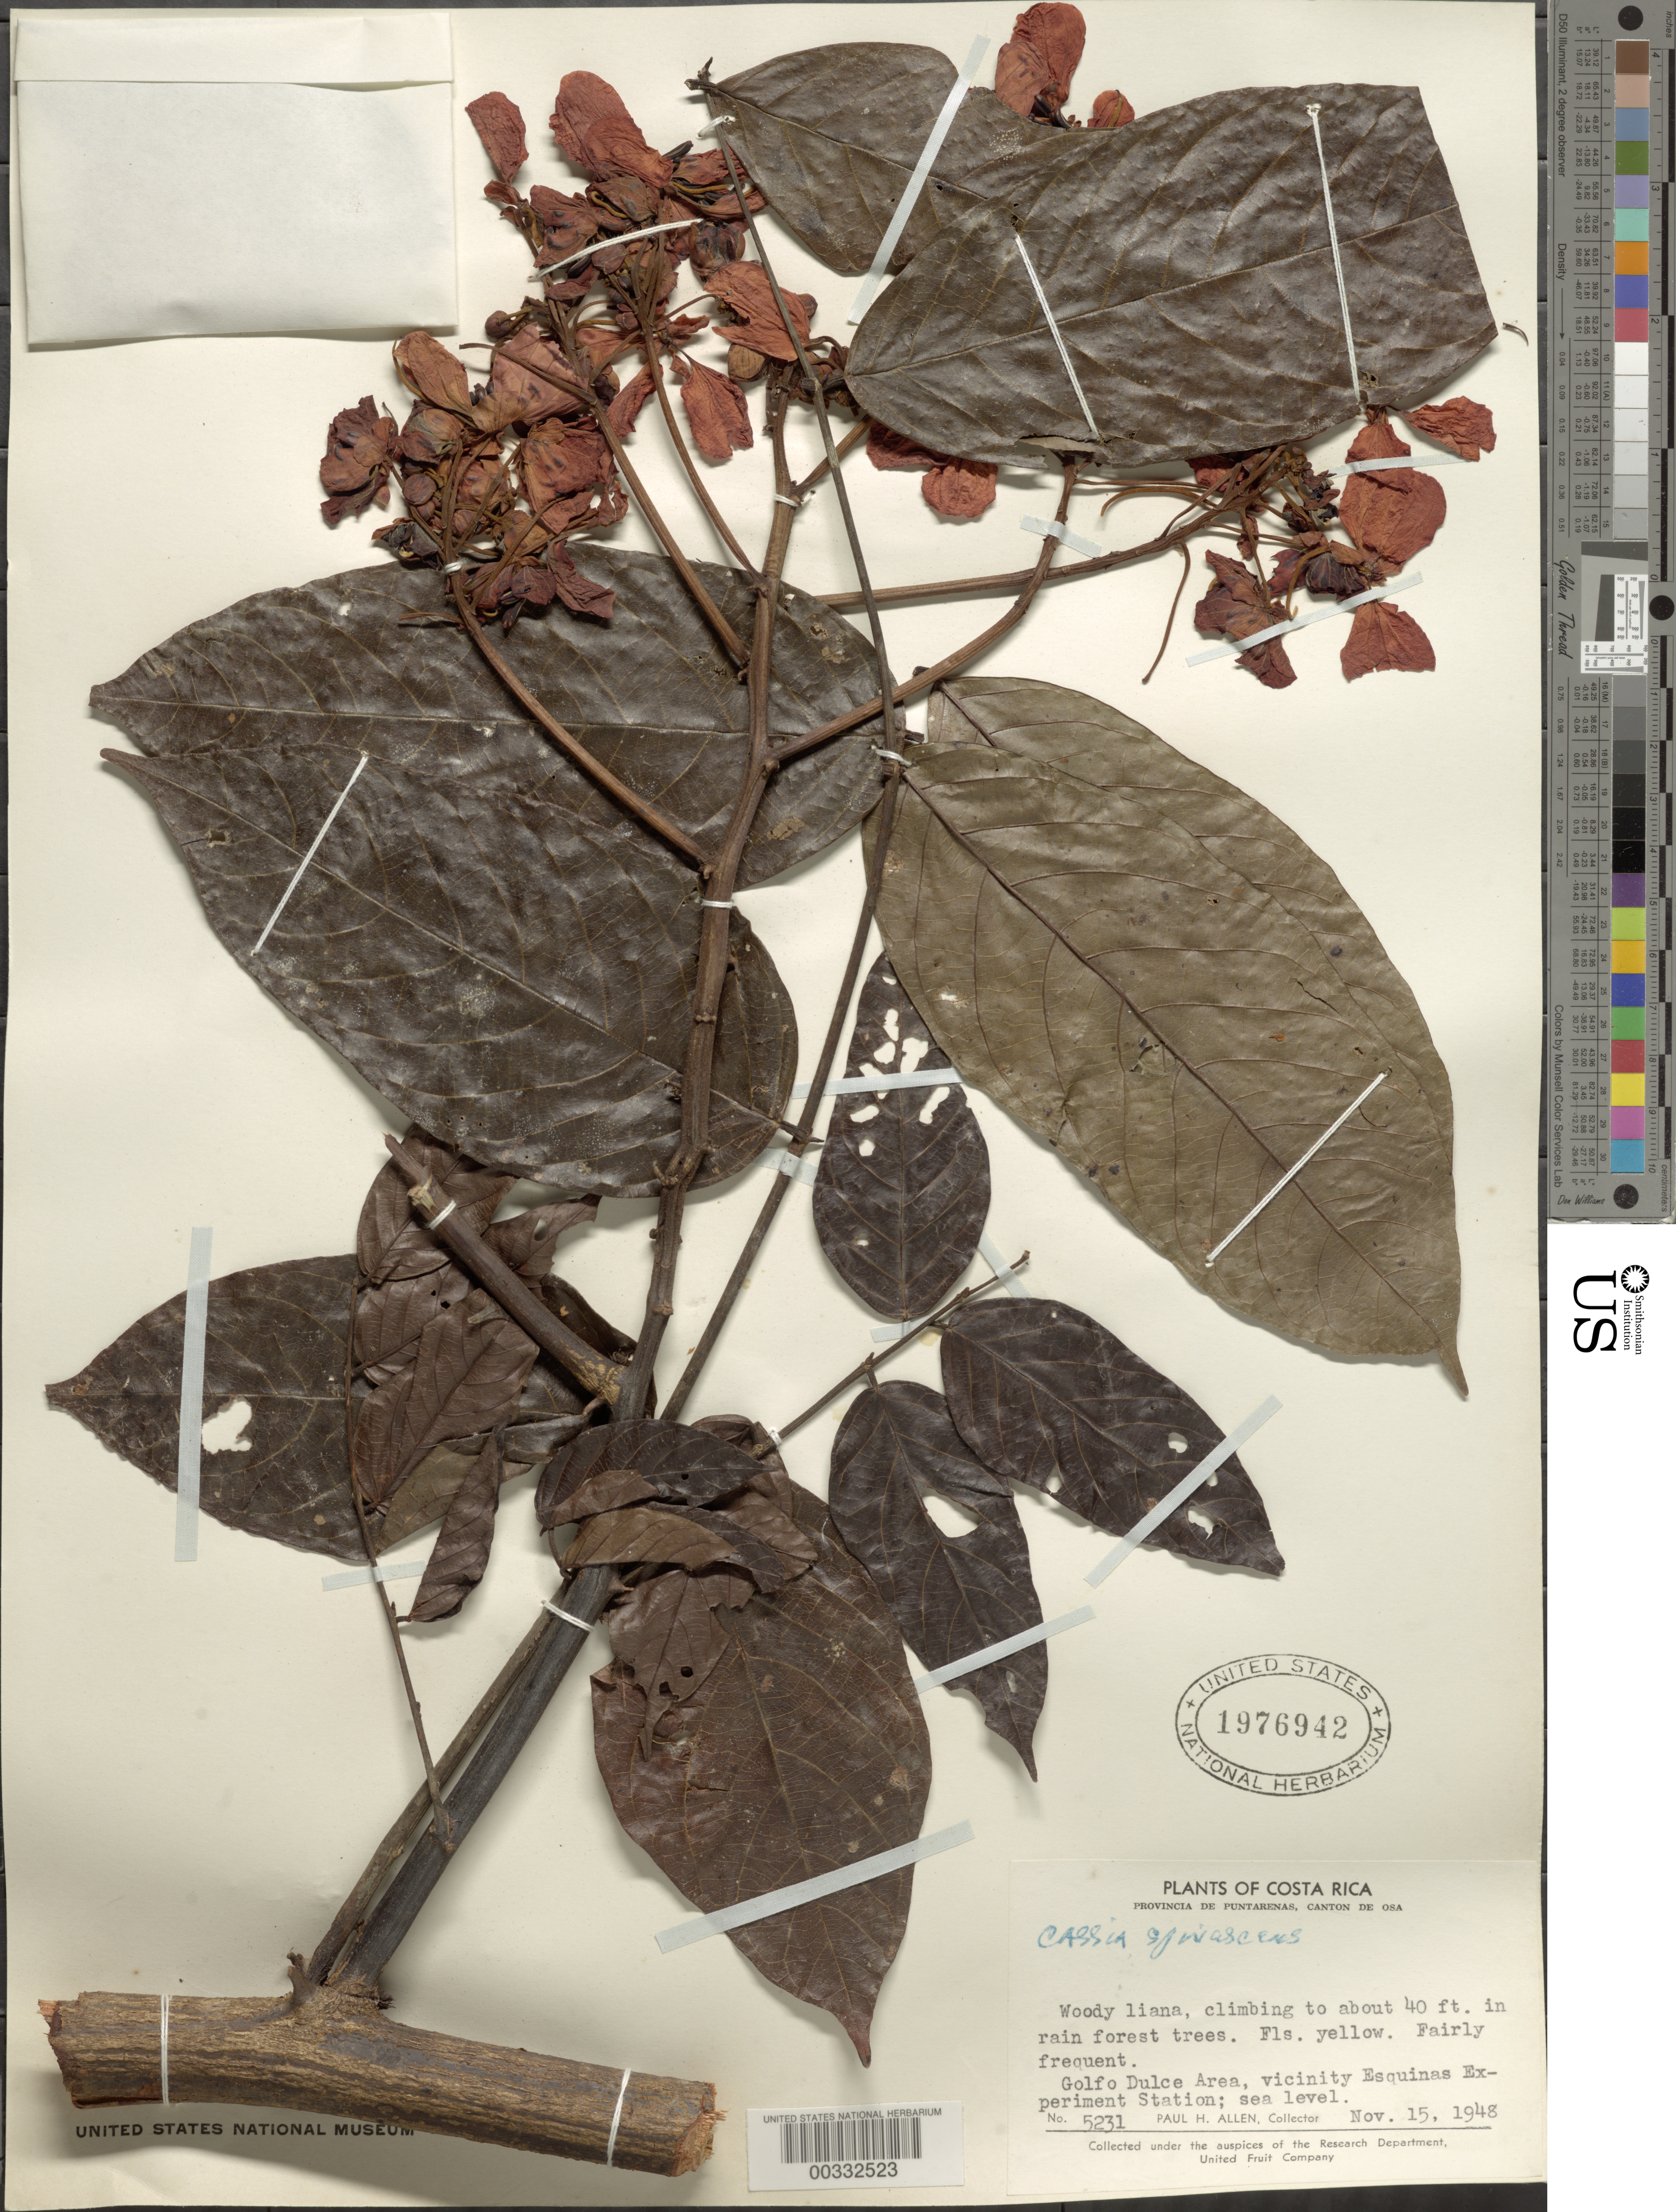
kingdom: Plantae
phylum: Tracheophyta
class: Magnoliopsida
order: Fabales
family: Fabaceae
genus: Senna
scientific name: Senna spinescens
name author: (Hoffmanns. ex Vogel) H.S. Irwin & Barneby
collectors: P. H. Allen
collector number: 5231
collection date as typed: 15 Nov 1948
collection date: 1948-11-15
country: Costa Rica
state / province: Puntarenas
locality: Golfo dulce area, vicinity esquinas experiment station; canto de osa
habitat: Rain forest trees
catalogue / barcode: US 1976942